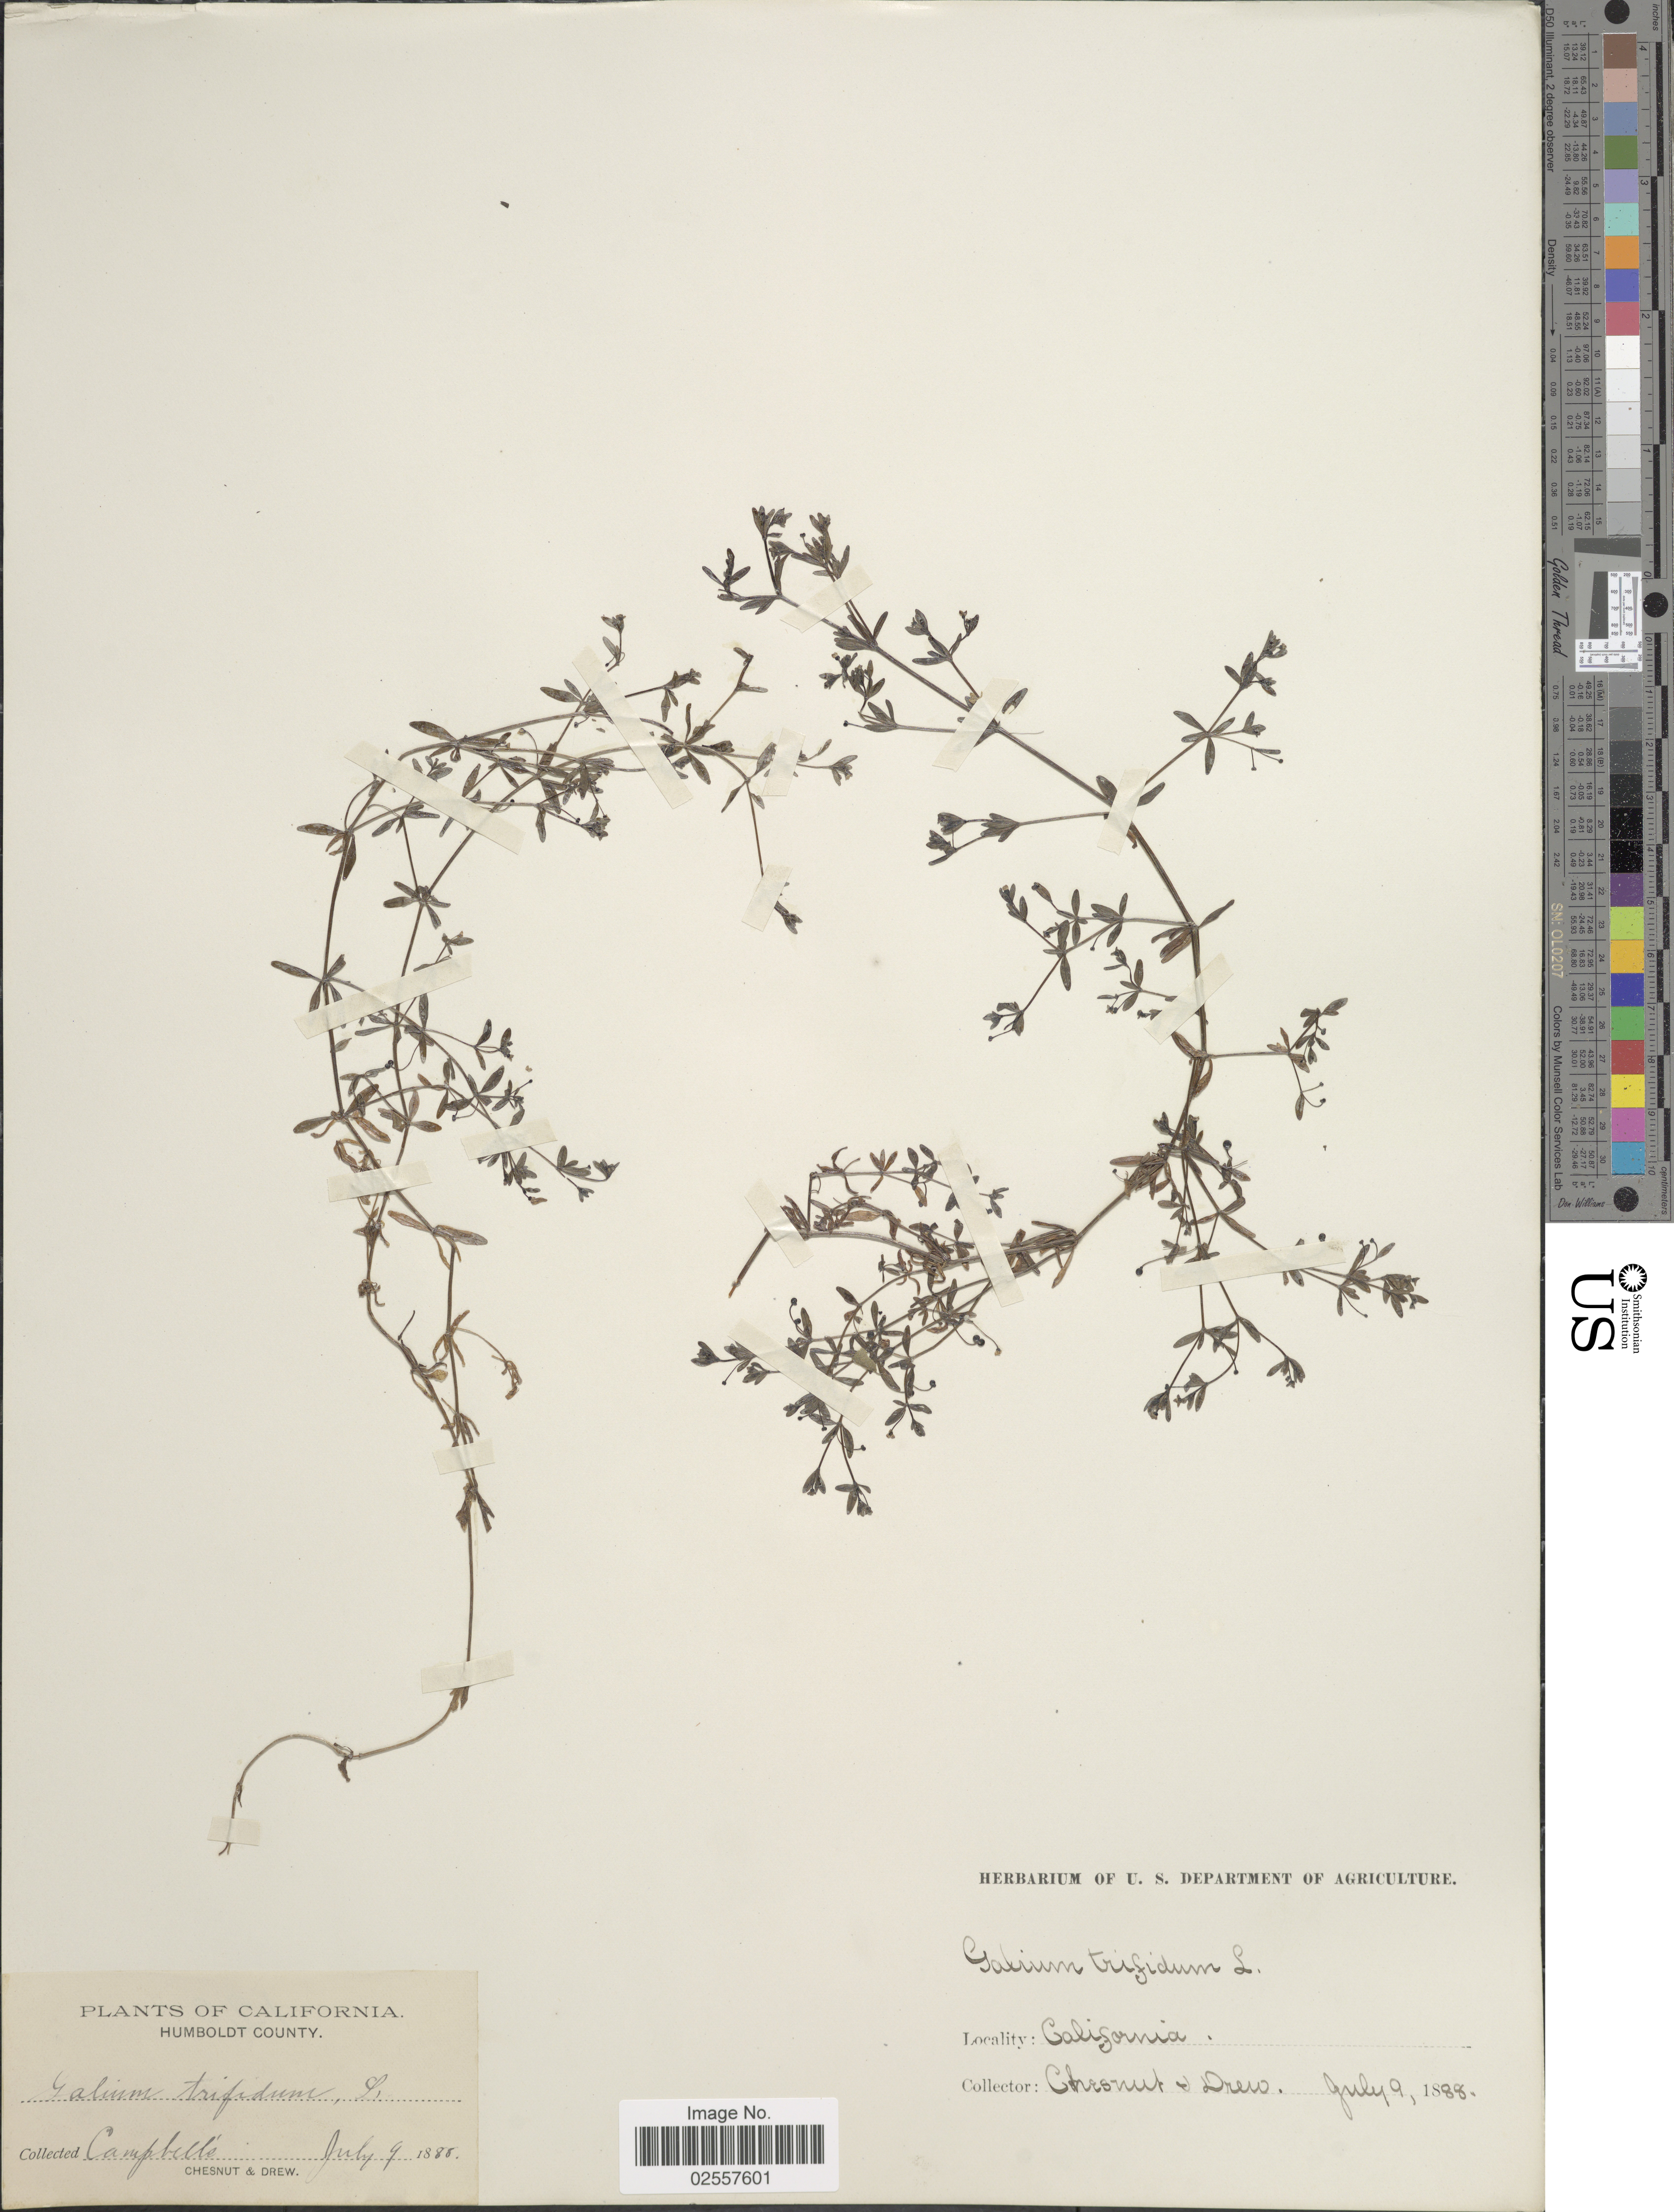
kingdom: Plantae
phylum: Tracheophyta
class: Magnoliopsida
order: Gentianales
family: Rubiaceae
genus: Galium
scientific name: Galium cymosum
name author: Wiegand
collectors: Chesnut & Drew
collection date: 1888-07-09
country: United States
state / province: California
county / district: Humboldt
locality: Humboldt County, Campbell's